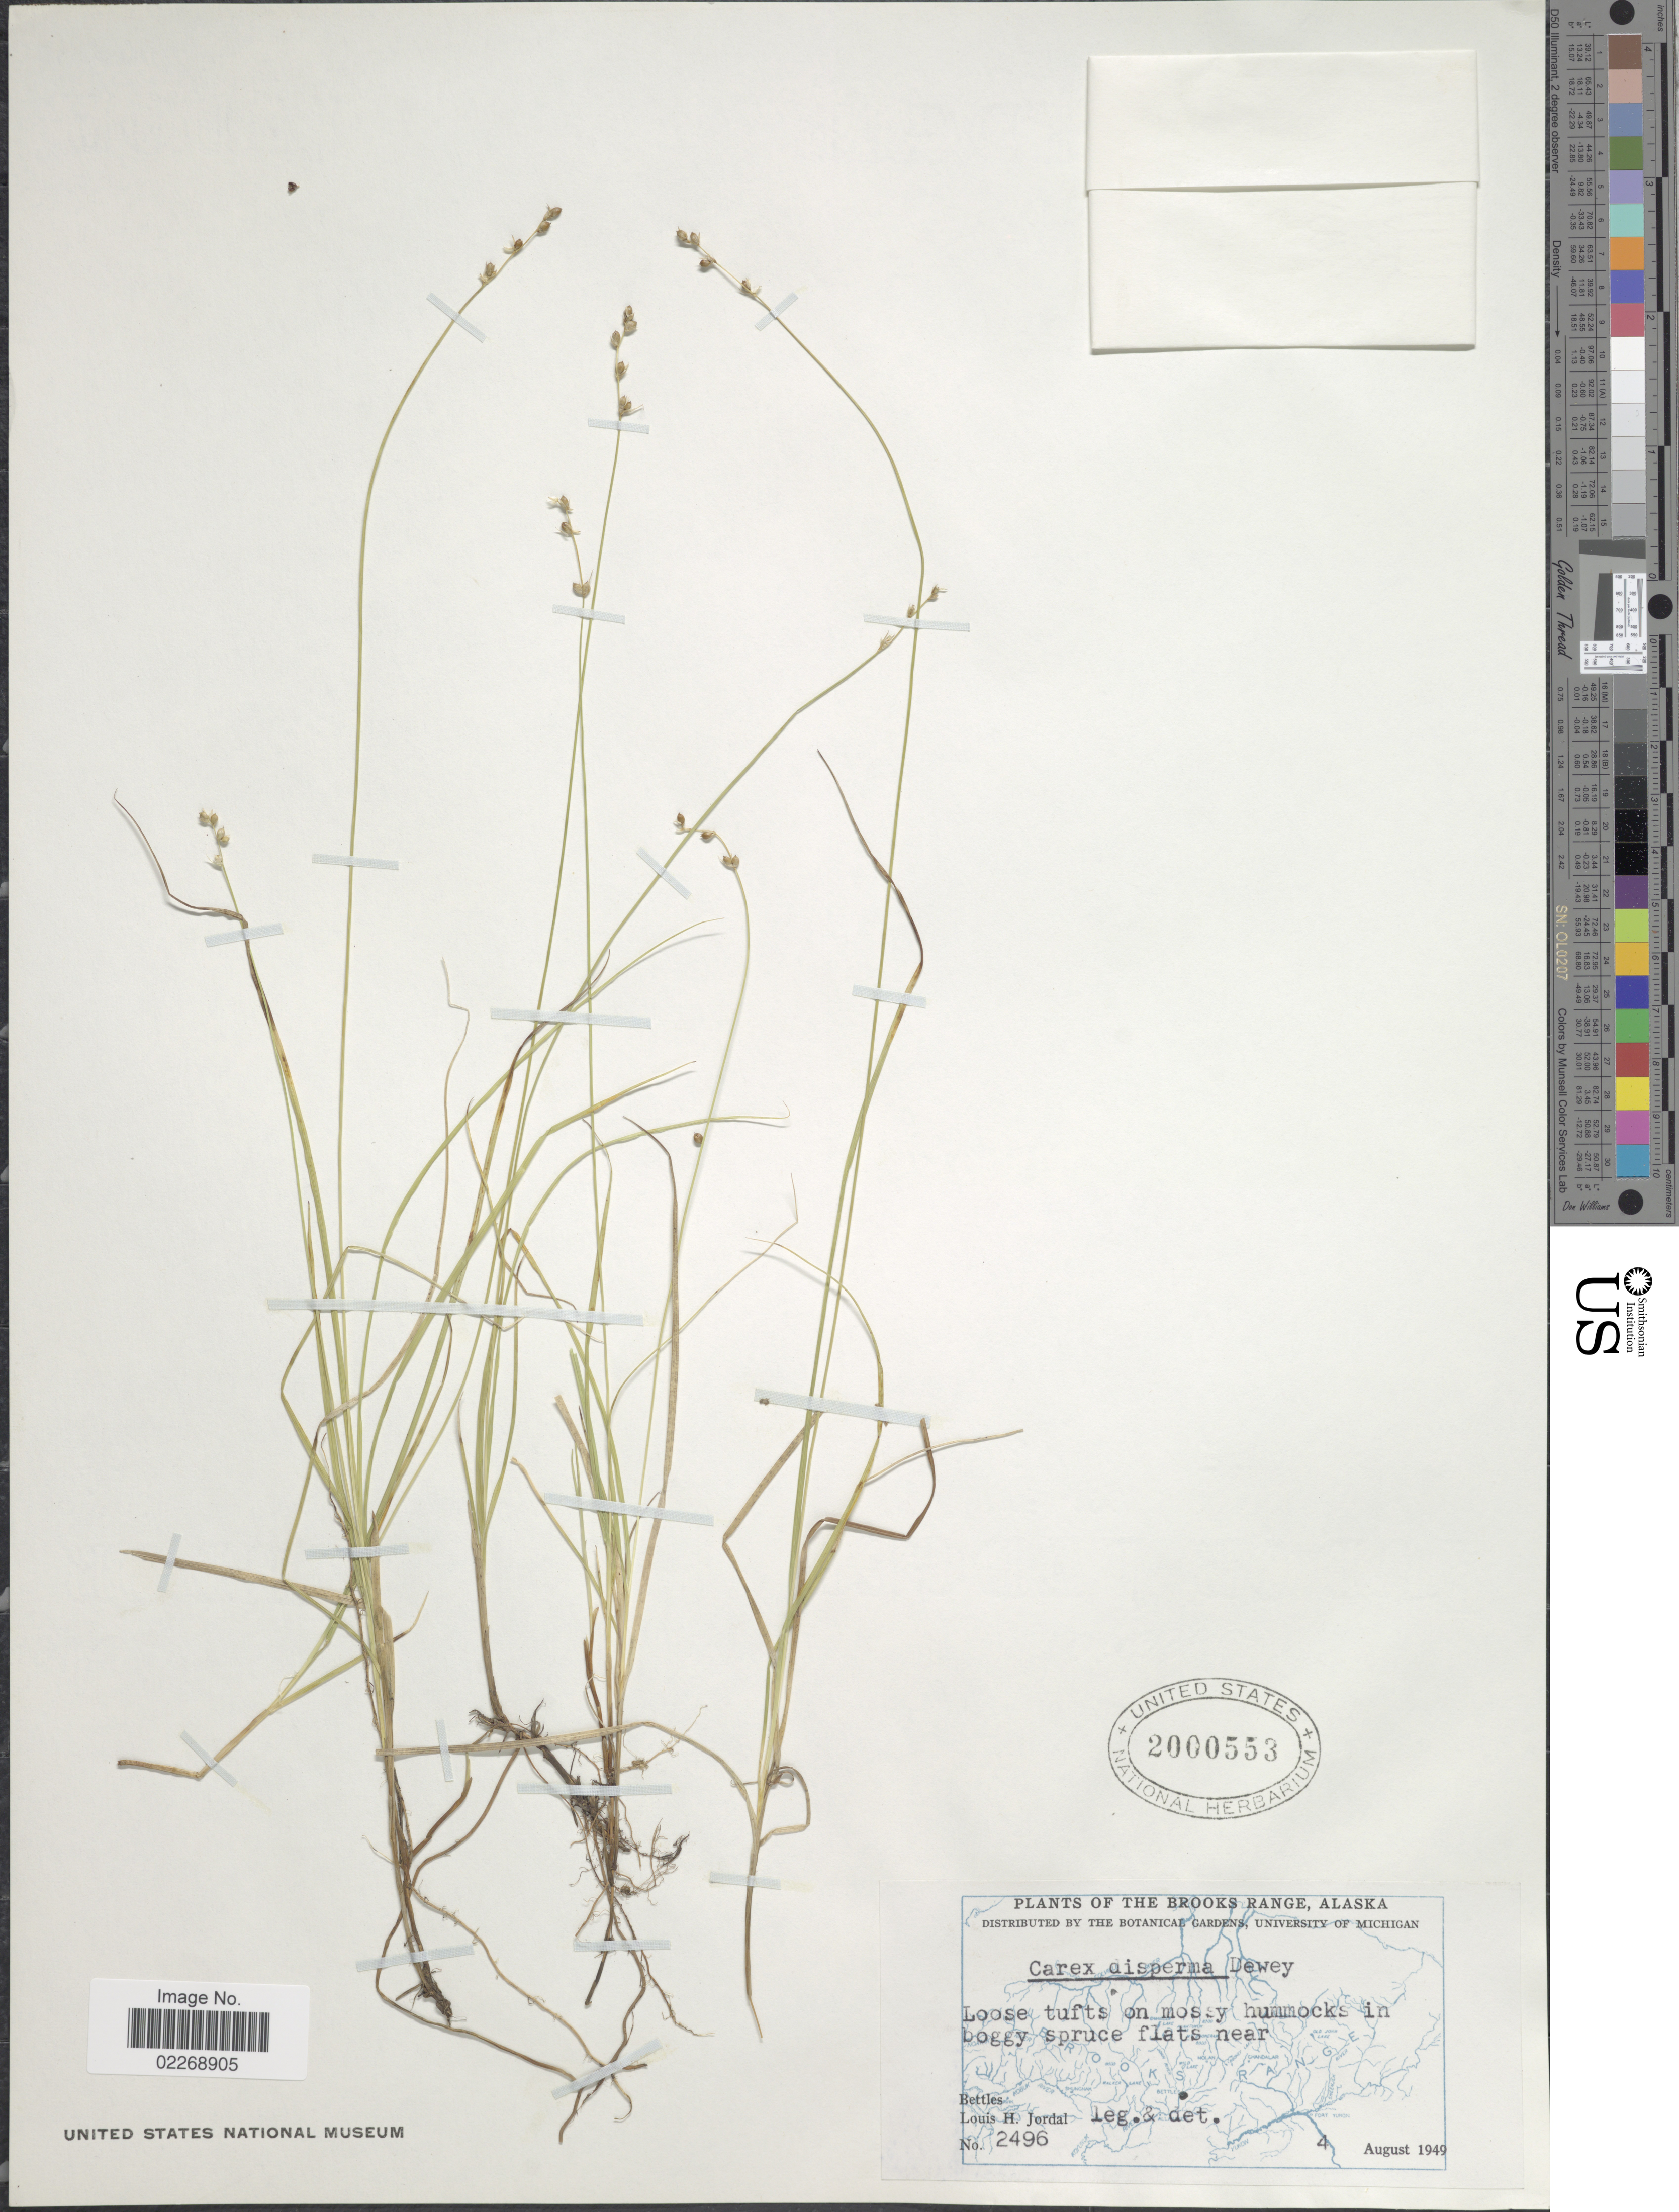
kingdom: Plantae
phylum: Tracheophyta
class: Liliopsida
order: Poales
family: Cyperaceae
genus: Carex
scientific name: Carex disperma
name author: Dewey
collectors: L. Jordal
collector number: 2496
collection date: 1949-08-04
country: United States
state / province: Alaska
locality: The Brooks Range, Loose tufts on mossy hummocks in boggy spruce flats near Bettles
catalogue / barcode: US 2000553